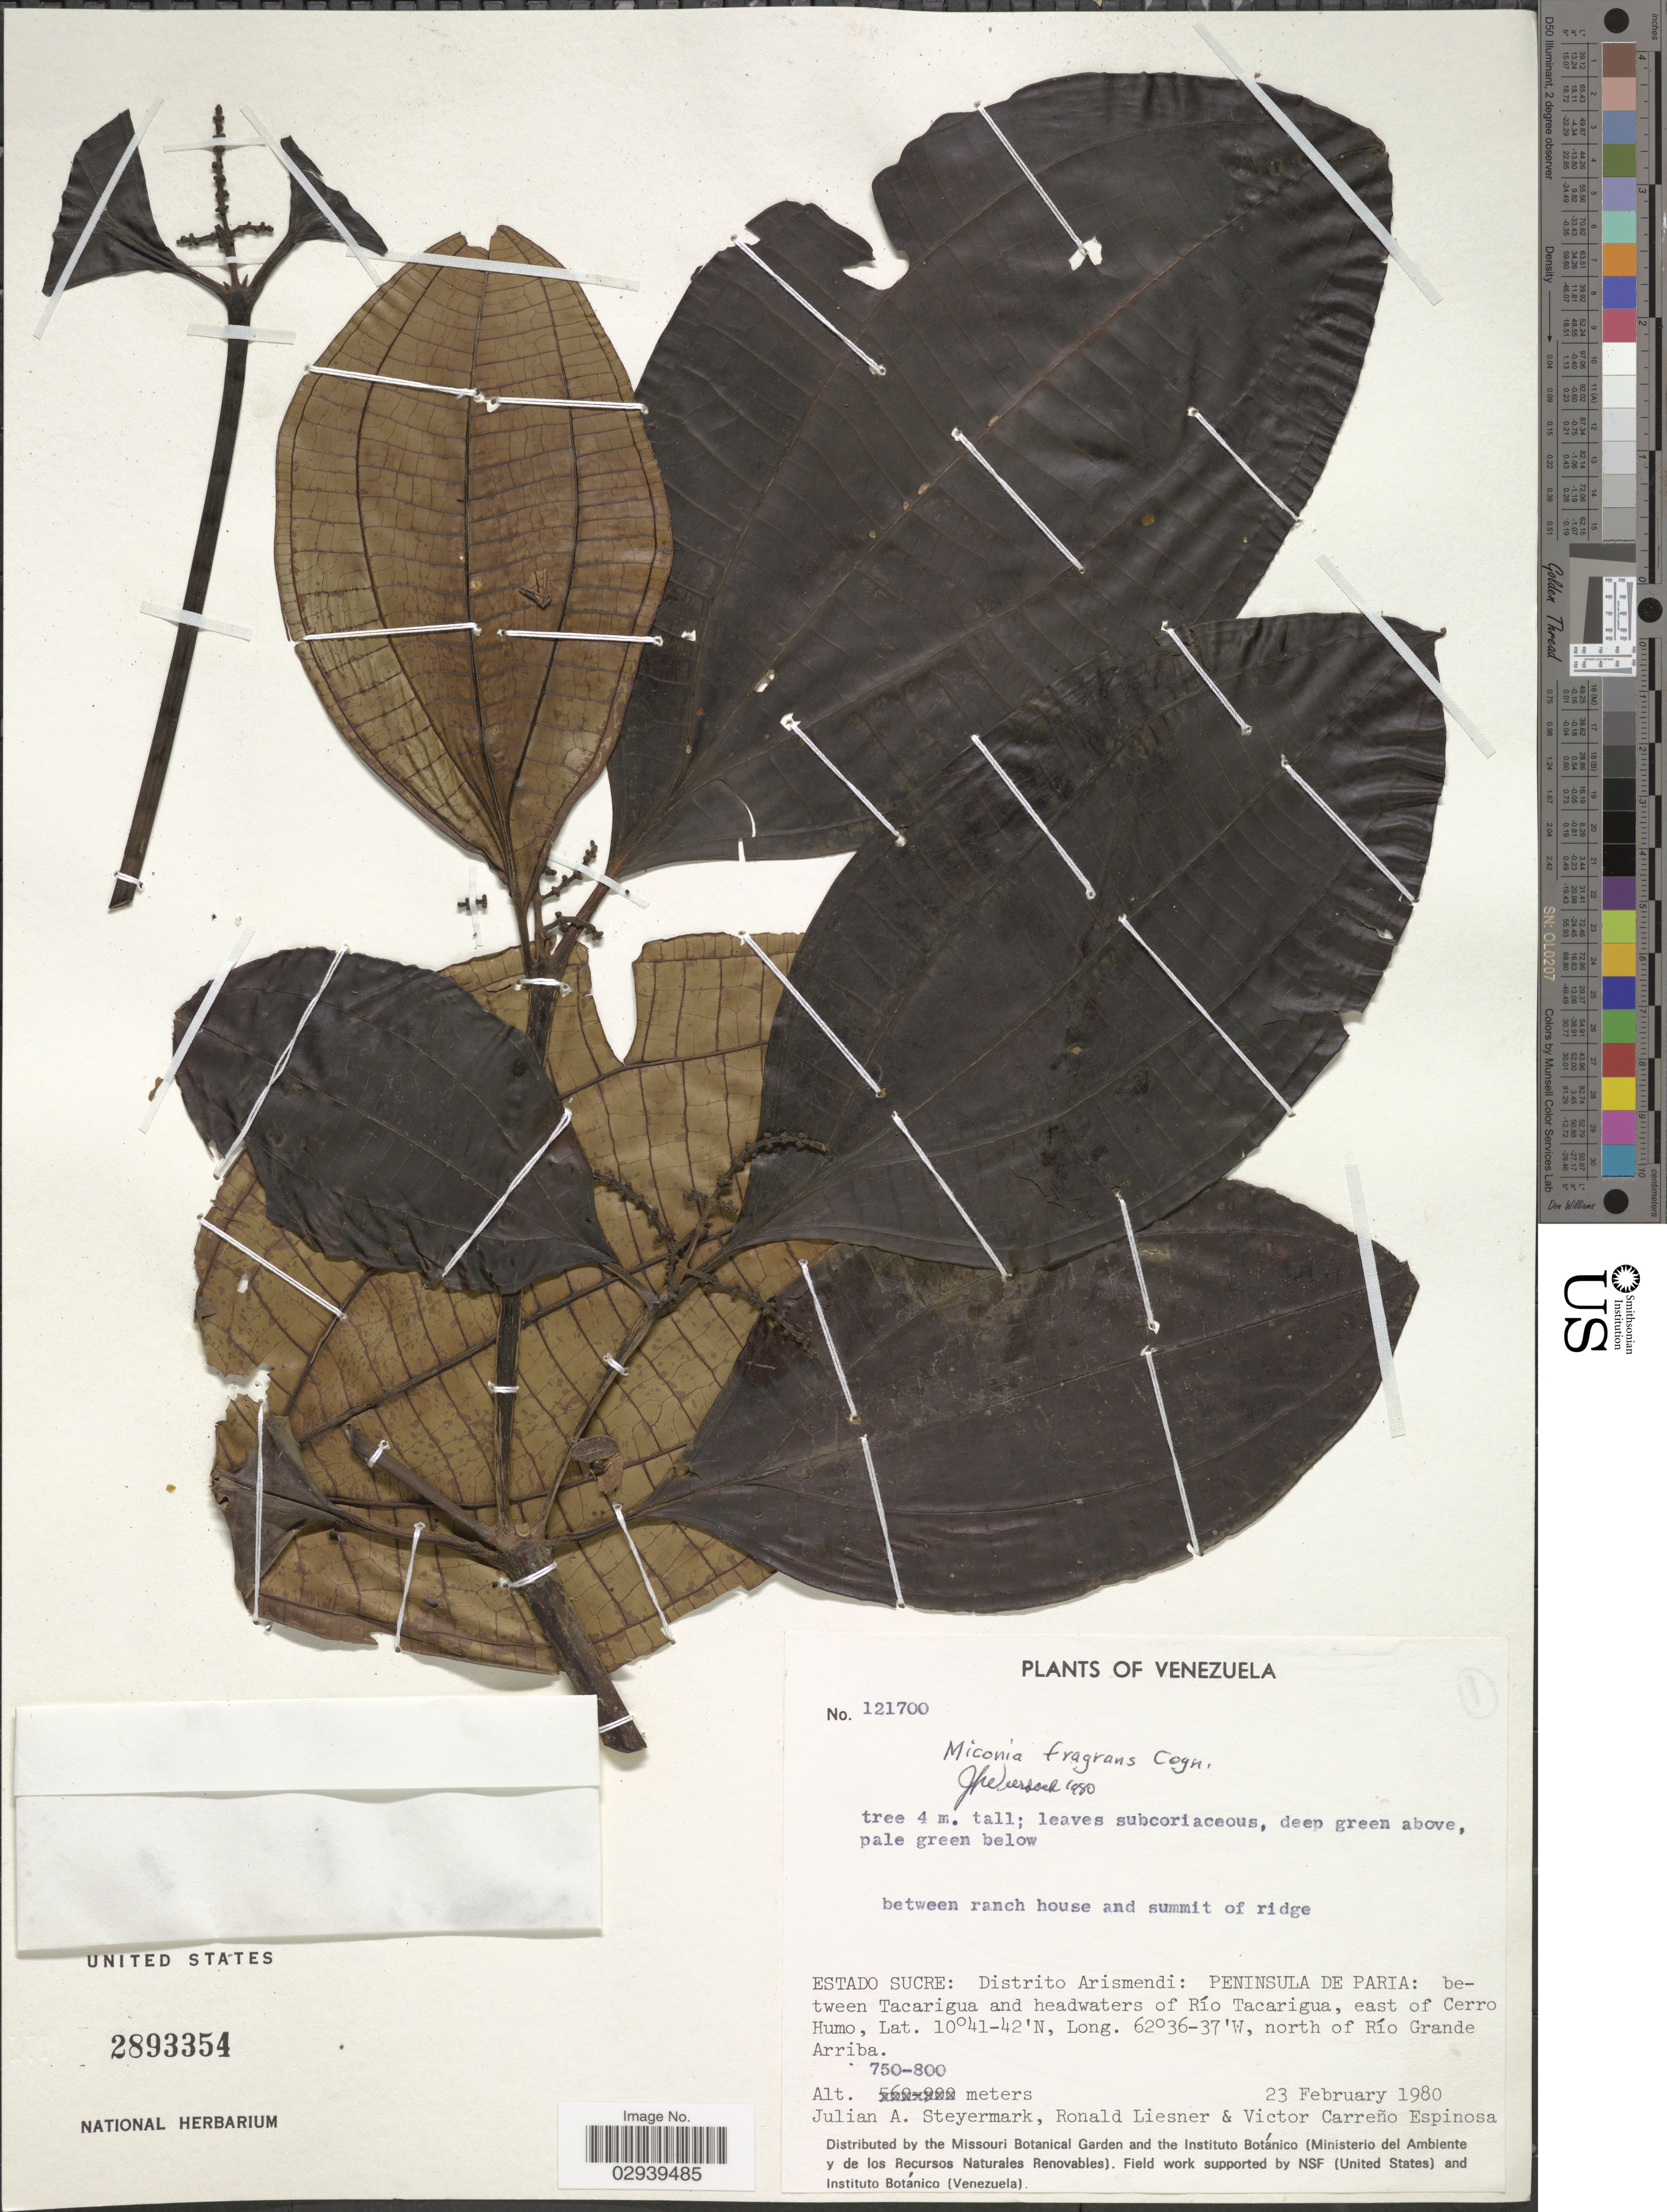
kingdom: Plantae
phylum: Tracheophyta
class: Magnoliopsida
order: Myrtales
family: Melastomataceae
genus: Miconia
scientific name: Miconia fragrans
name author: Cogn.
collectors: J. Steyermark, R. L. Liesner & V. Espinosa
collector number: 121700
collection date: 1980-02-23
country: Venezuela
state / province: Sucre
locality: Distrito Arismendi: Peninsula de Paria: between Tacarigua and headwaters of Río Tacarigua, east of Cerro Humo, north of Río Grande Arriba.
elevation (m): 750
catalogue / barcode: US 2893354